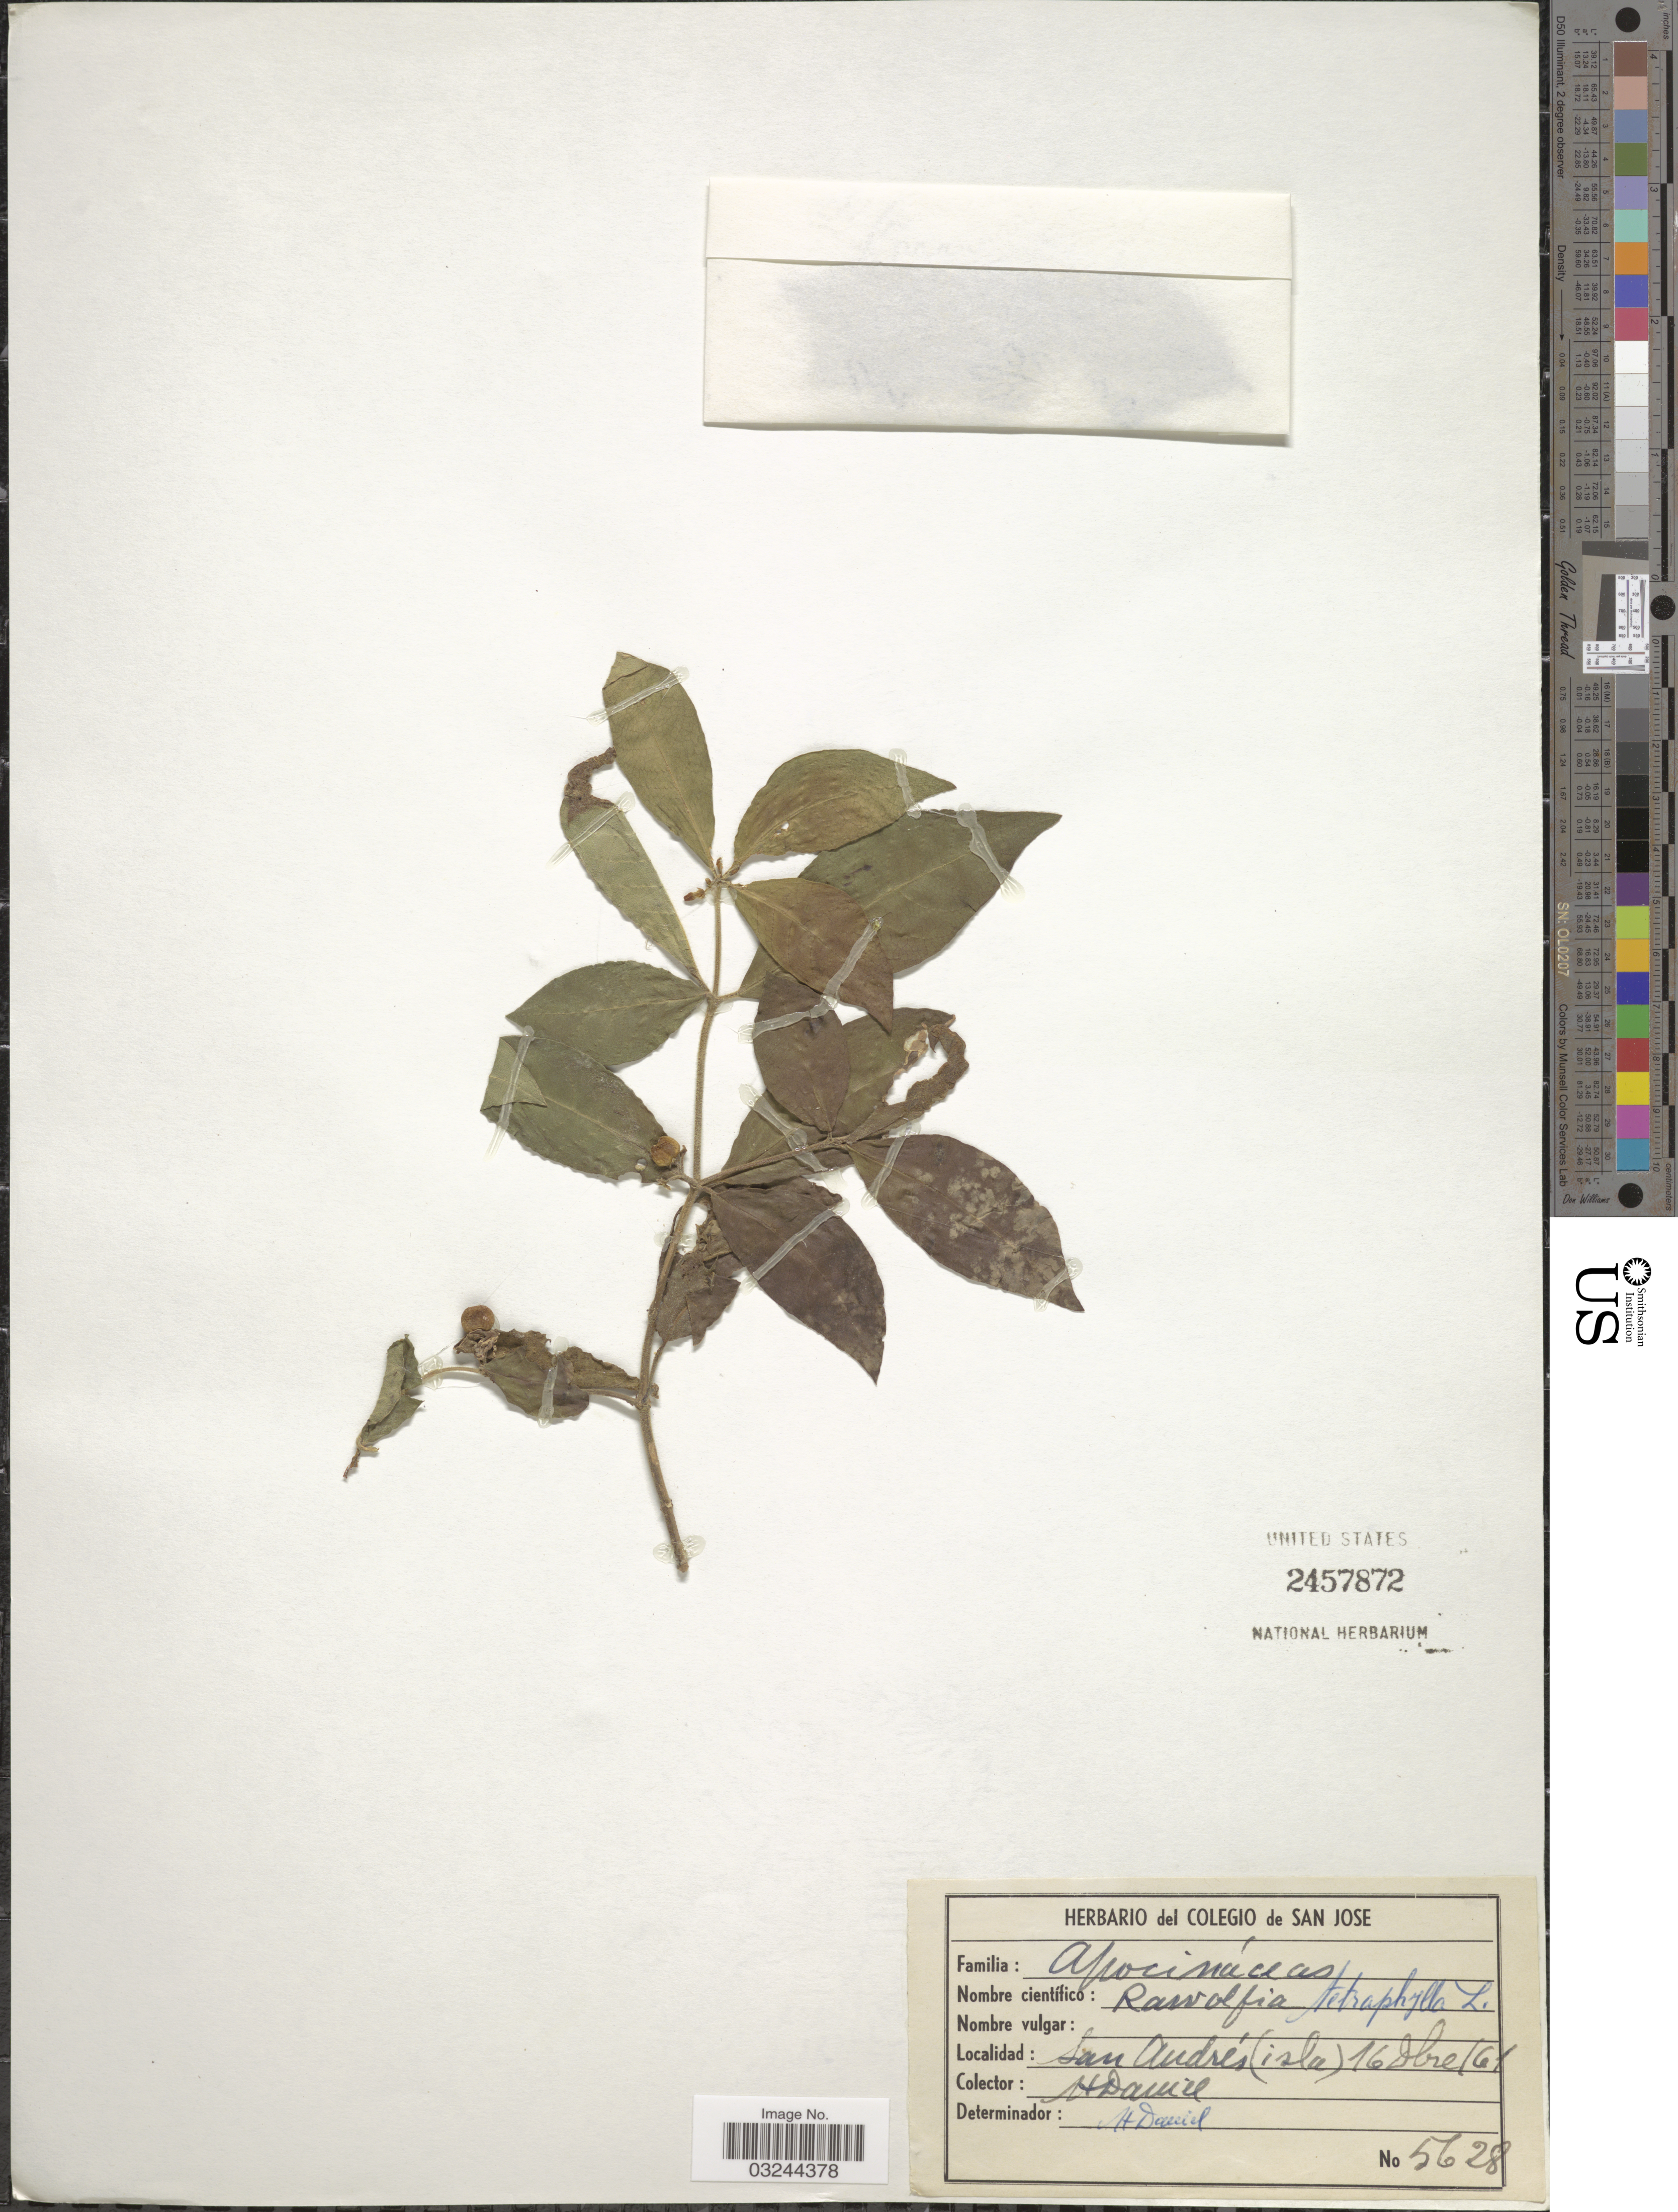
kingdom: Plantae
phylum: Tracheophyta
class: Magnoliopsida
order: Gentianales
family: Apocynaceae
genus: Rauvolfia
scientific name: Rauvolfia tetraphylla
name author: L.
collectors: H. Daniel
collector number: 5628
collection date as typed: Transcribed d/m/y: 16/10/61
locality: San Andrés (isla).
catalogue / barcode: US 2457872